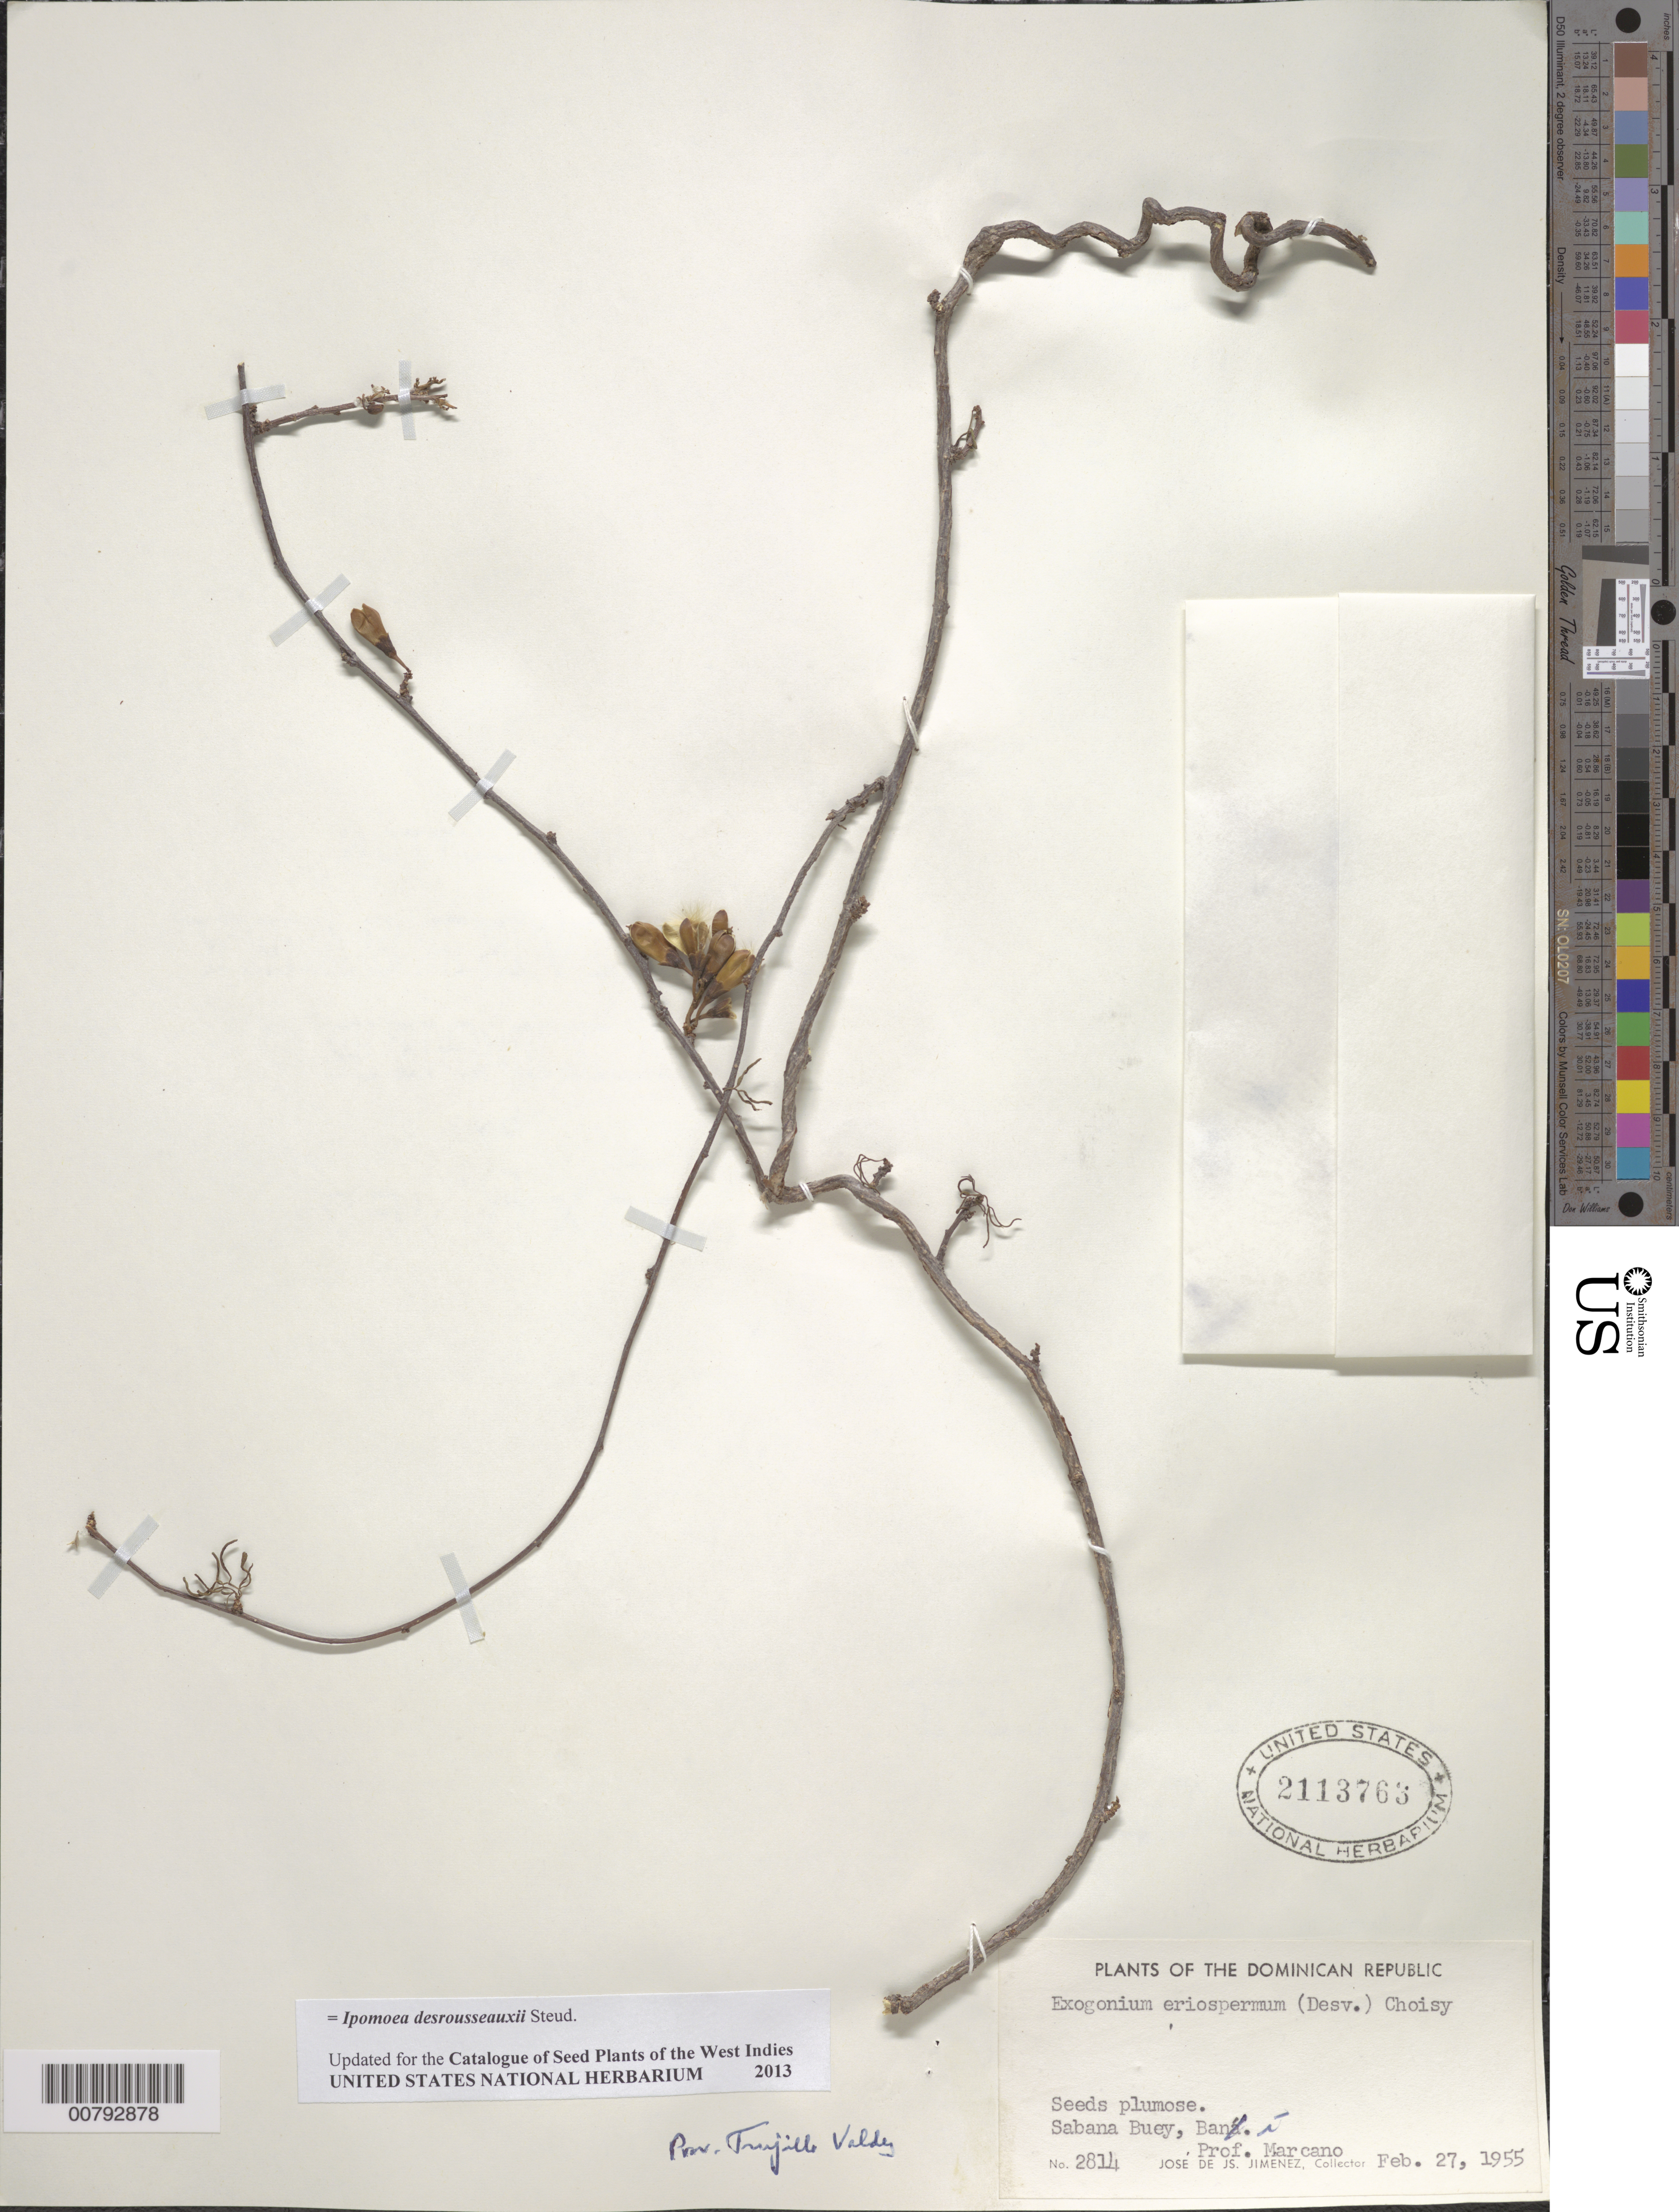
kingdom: Plantae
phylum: Tracheophyta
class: Magnoliopsida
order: Solanales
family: Convolvulaceae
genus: Ipomoea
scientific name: Ipomoea desrousseauxii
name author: Steud.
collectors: E. J. Marcano F.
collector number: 2814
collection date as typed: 27 Feb 1955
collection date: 1955-02-27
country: Dominican Republic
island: Hispaniola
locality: Province of Trujillo Valdez, Baní, Sabana Buey.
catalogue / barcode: US 2113763